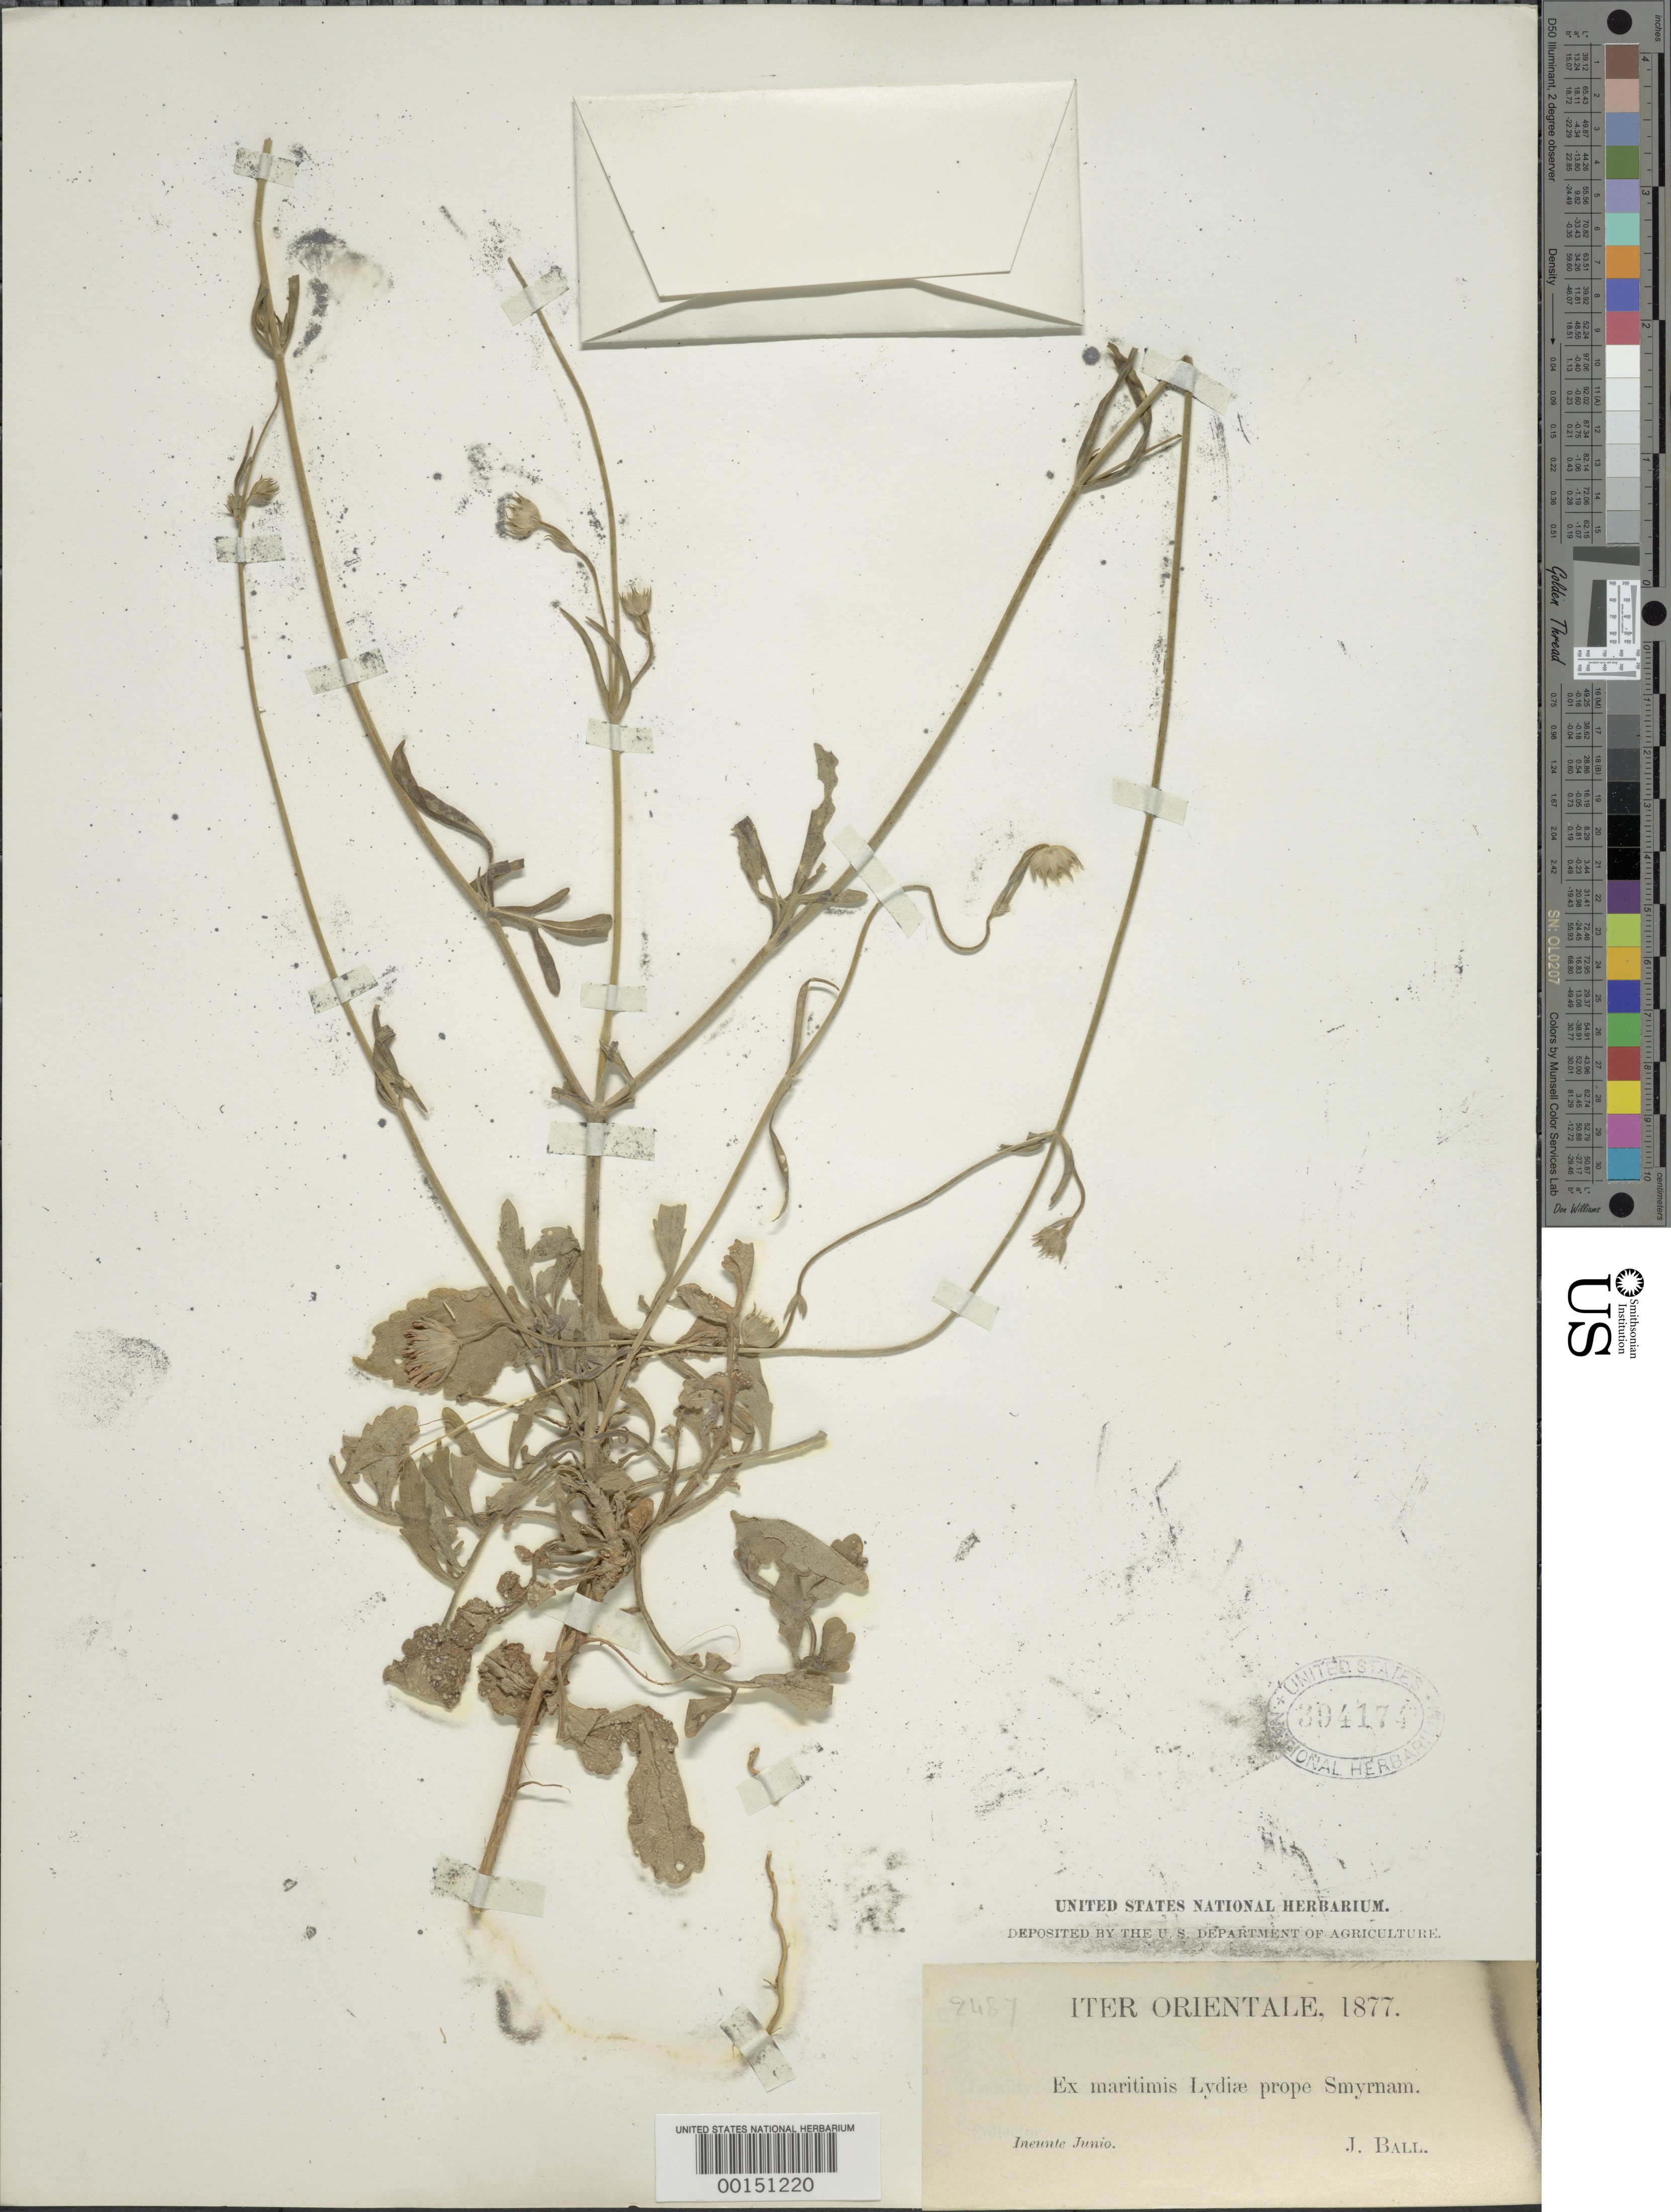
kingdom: Plantae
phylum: Tracheophyta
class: Magnoliopsida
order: Dipsacales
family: Caprifoliaceae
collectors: J. Ball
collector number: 2487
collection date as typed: Jun 1877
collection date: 1877-06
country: Turkey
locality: Lydia, near Smyrnam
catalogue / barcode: US 394174